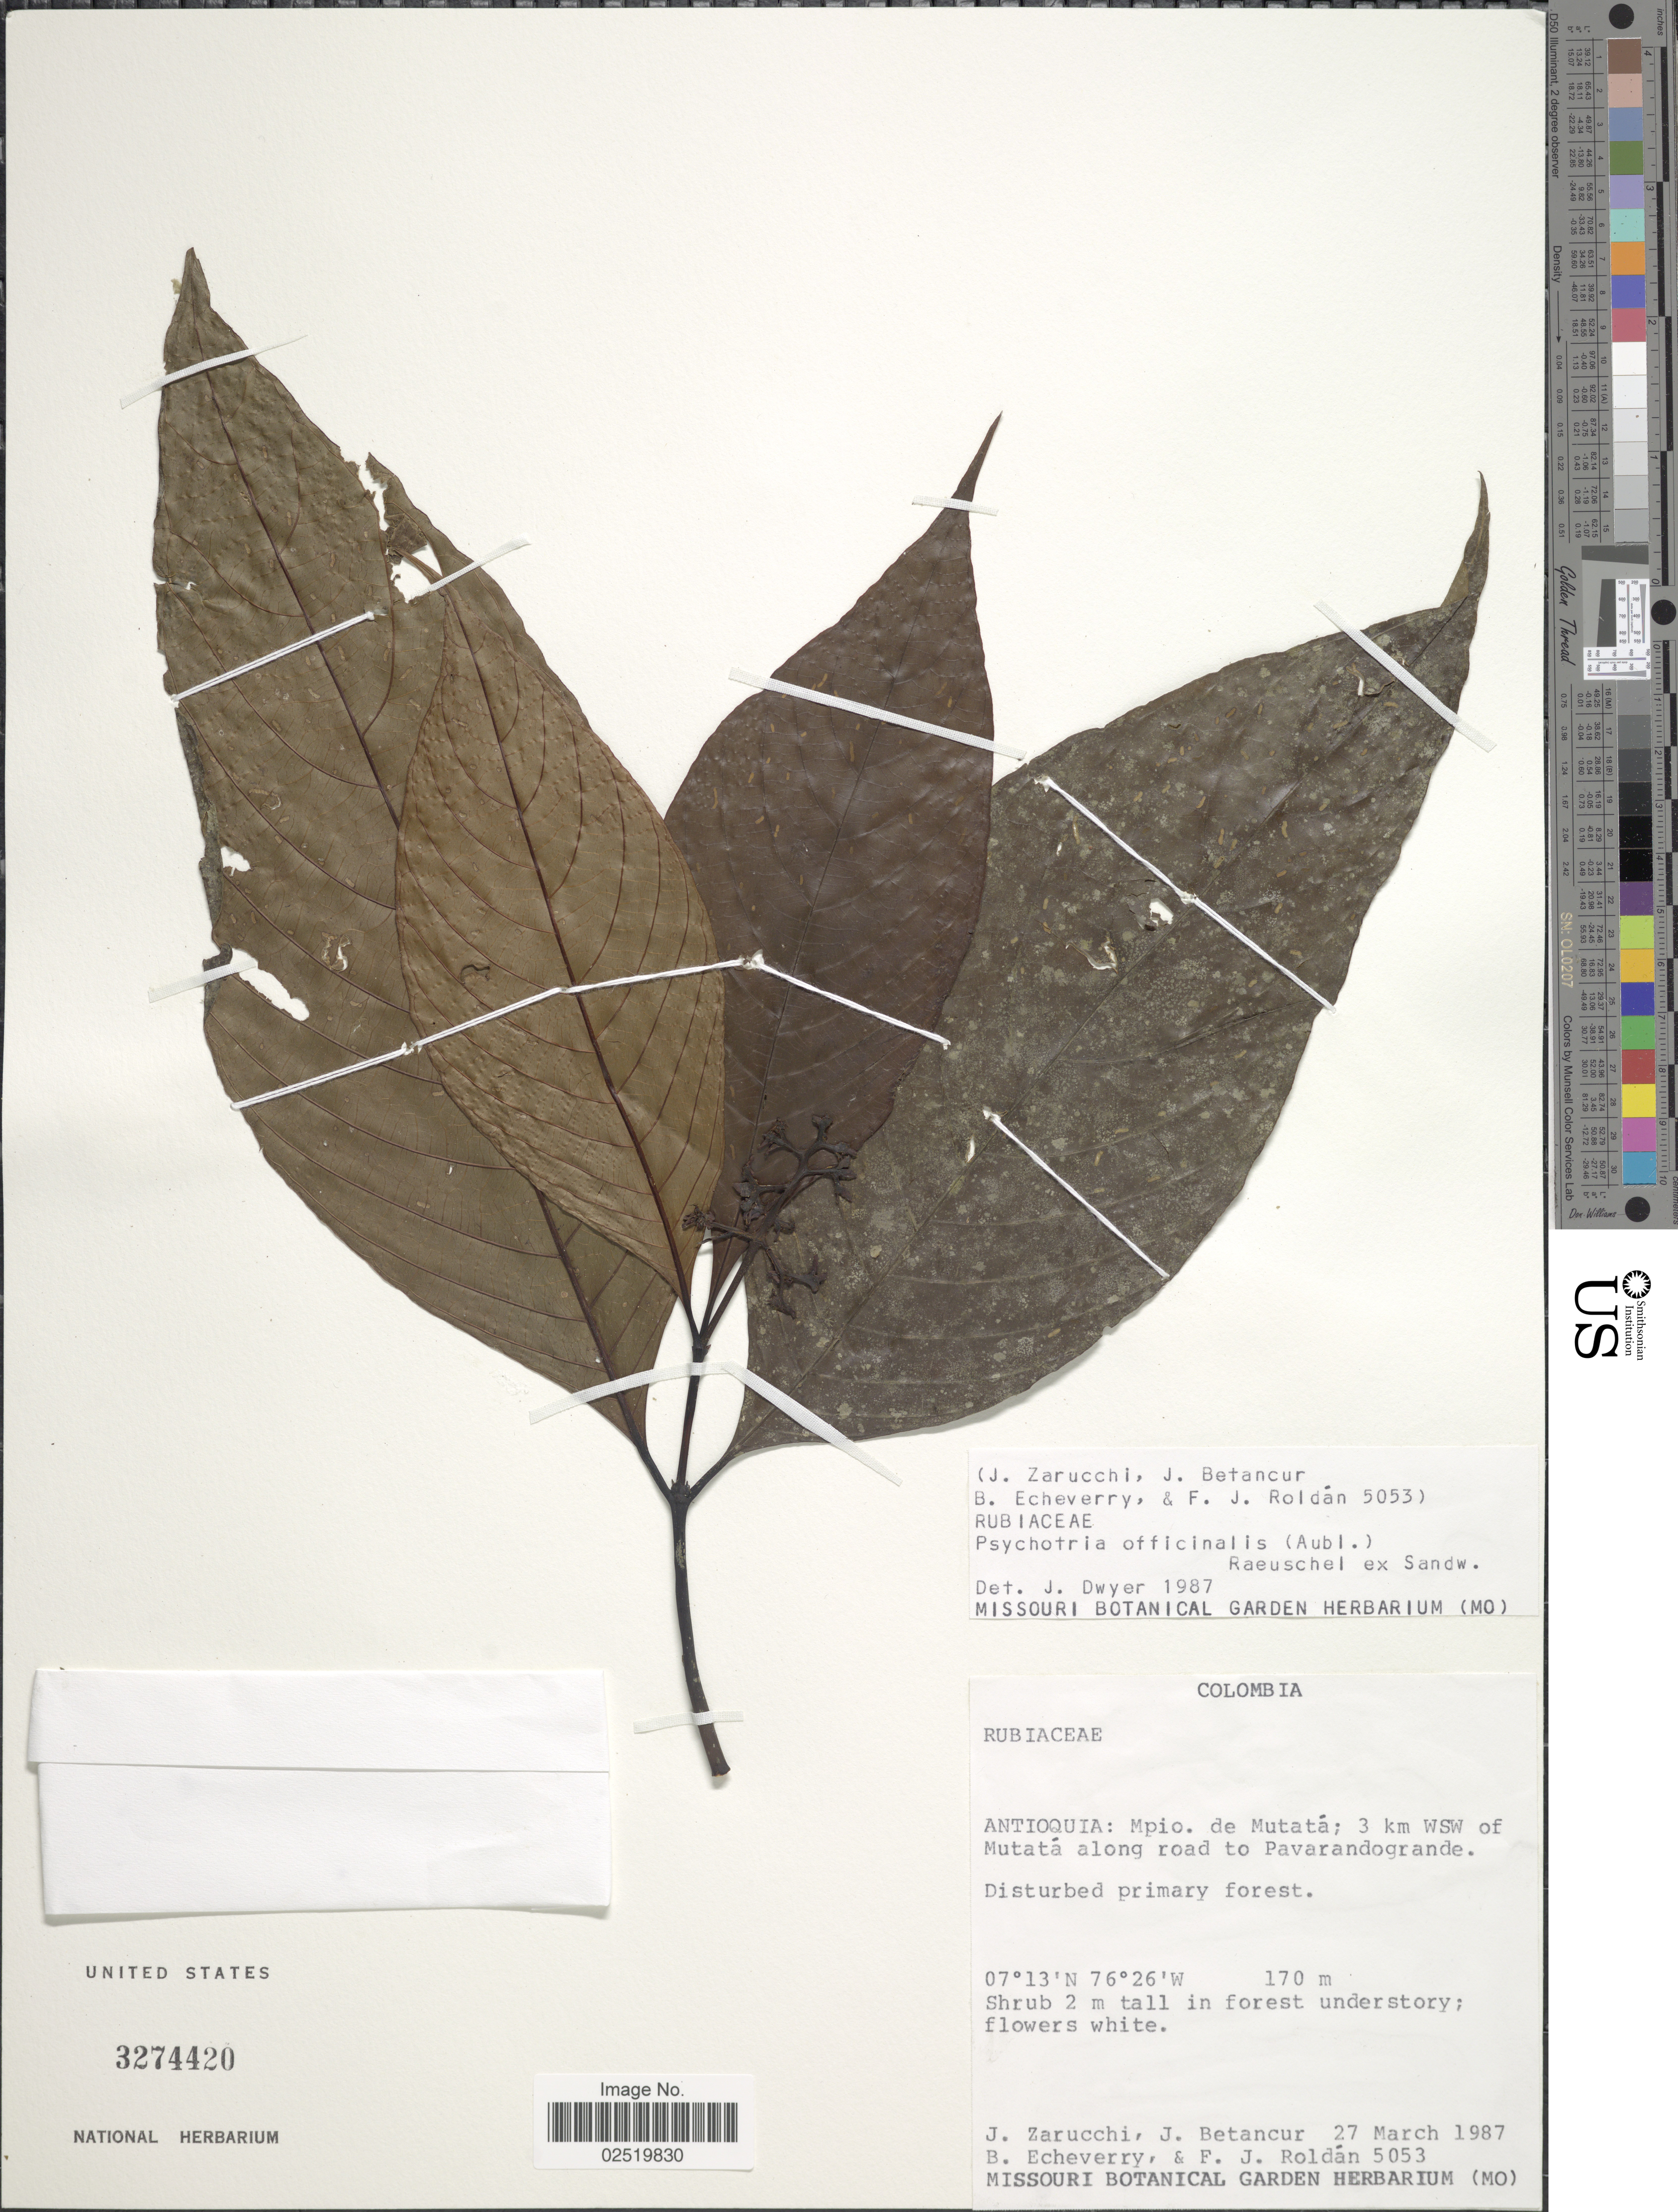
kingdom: Plantae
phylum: Tracheophyta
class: Magnoliopsida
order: Gentianales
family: Rubiaceae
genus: Psychotria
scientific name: Psychotria officinalis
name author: (Aubl.) Raeusch.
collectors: J. L. Zarucchi, J. Betancur, B. Echeverry & F. J. Roldán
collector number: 5053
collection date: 1987-03-27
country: Colombia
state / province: Antioquia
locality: Mpio. de Mutata; 3 km WSW of Mutata along road to Pavarandogrande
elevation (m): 170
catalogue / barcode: US 3274420